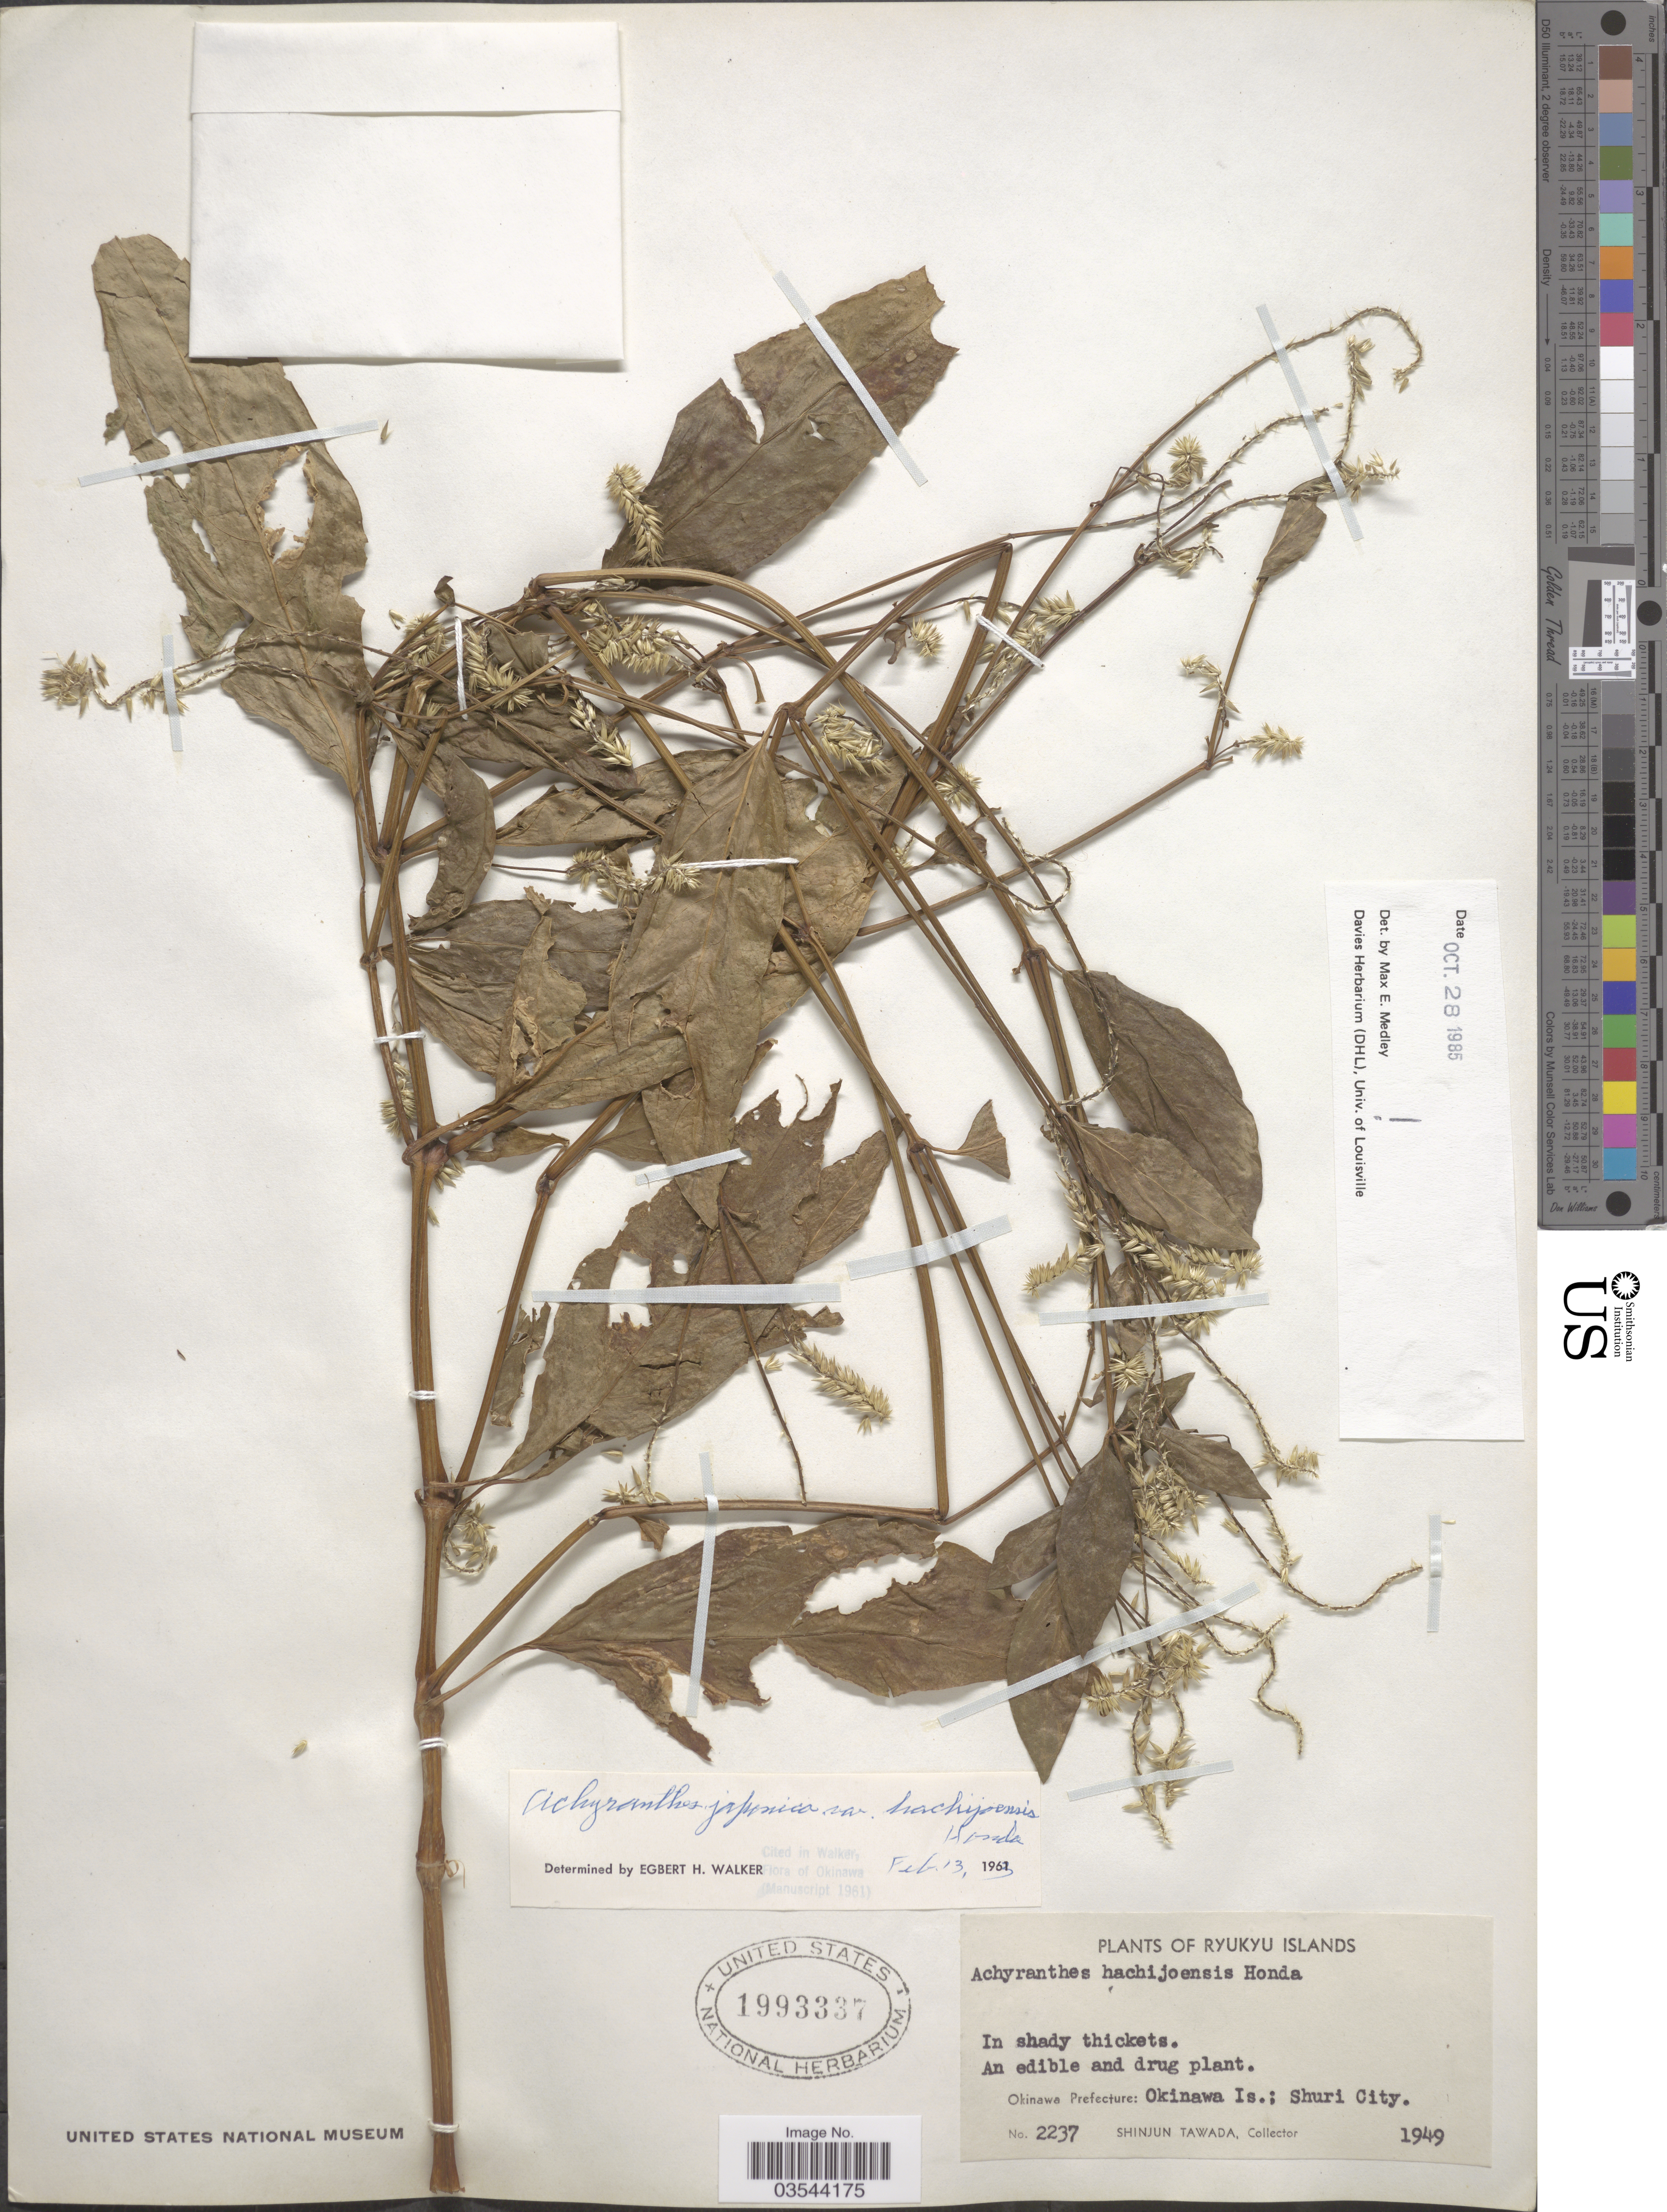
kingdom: Plantae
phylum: Tracheophyta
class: Magnoliopsida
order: Caryophyllales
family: Amaranthaceae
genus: Achyranthes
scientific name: Achyranthes japonica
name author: (Miq.) Nakai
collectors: S. Tawada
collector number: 2237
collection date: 1949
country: Japan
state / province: Okinawa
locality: Ryukyu Islands. Okinawa Prefecture: Okinawa Is.: Shuri City.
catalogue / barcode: US 1993337